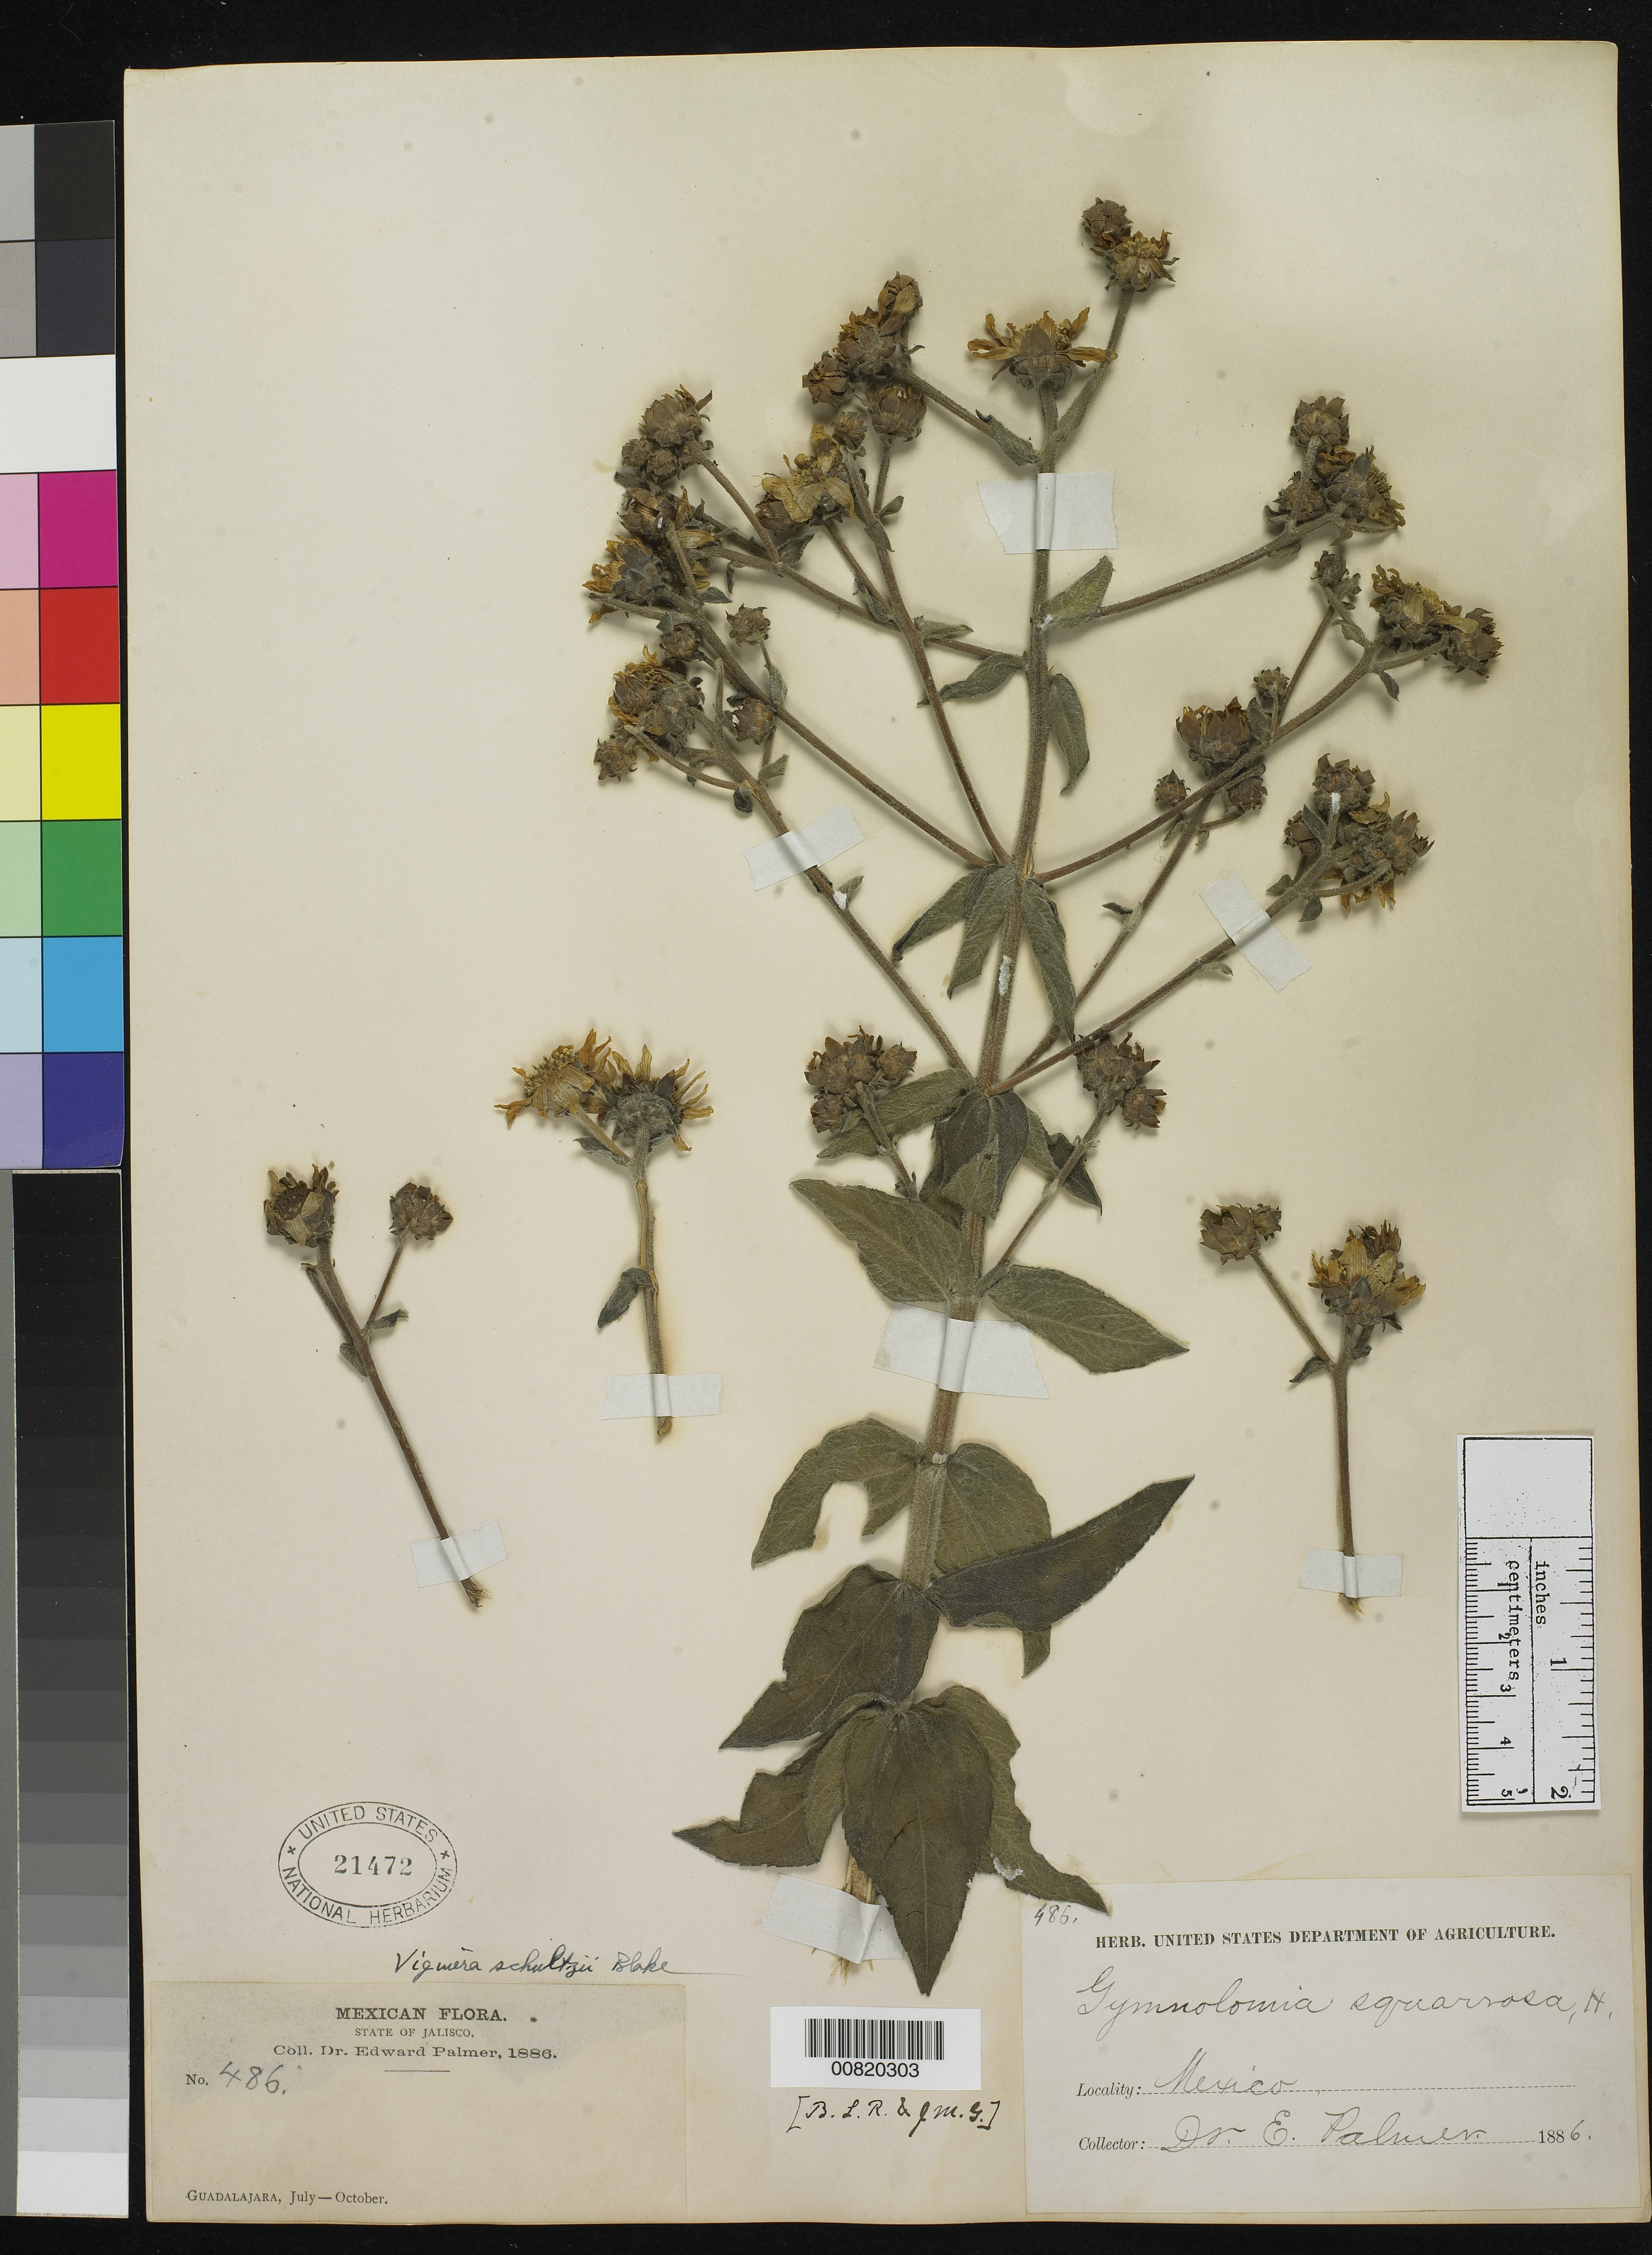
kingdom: Plantae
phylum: Tracheophyta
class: Magnoliopsida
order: Asterales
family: Asteraceae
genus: Viguiera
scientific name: Viguiera schultzii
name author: S.F. Blake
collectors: E. Palmer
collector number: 486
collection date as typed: Jul 1886 to -- Oct 1886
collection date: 1886-07/1886-10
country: Mexico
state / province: Jalisco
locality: Guadalajara, Jalisco.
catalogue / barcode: US 21472